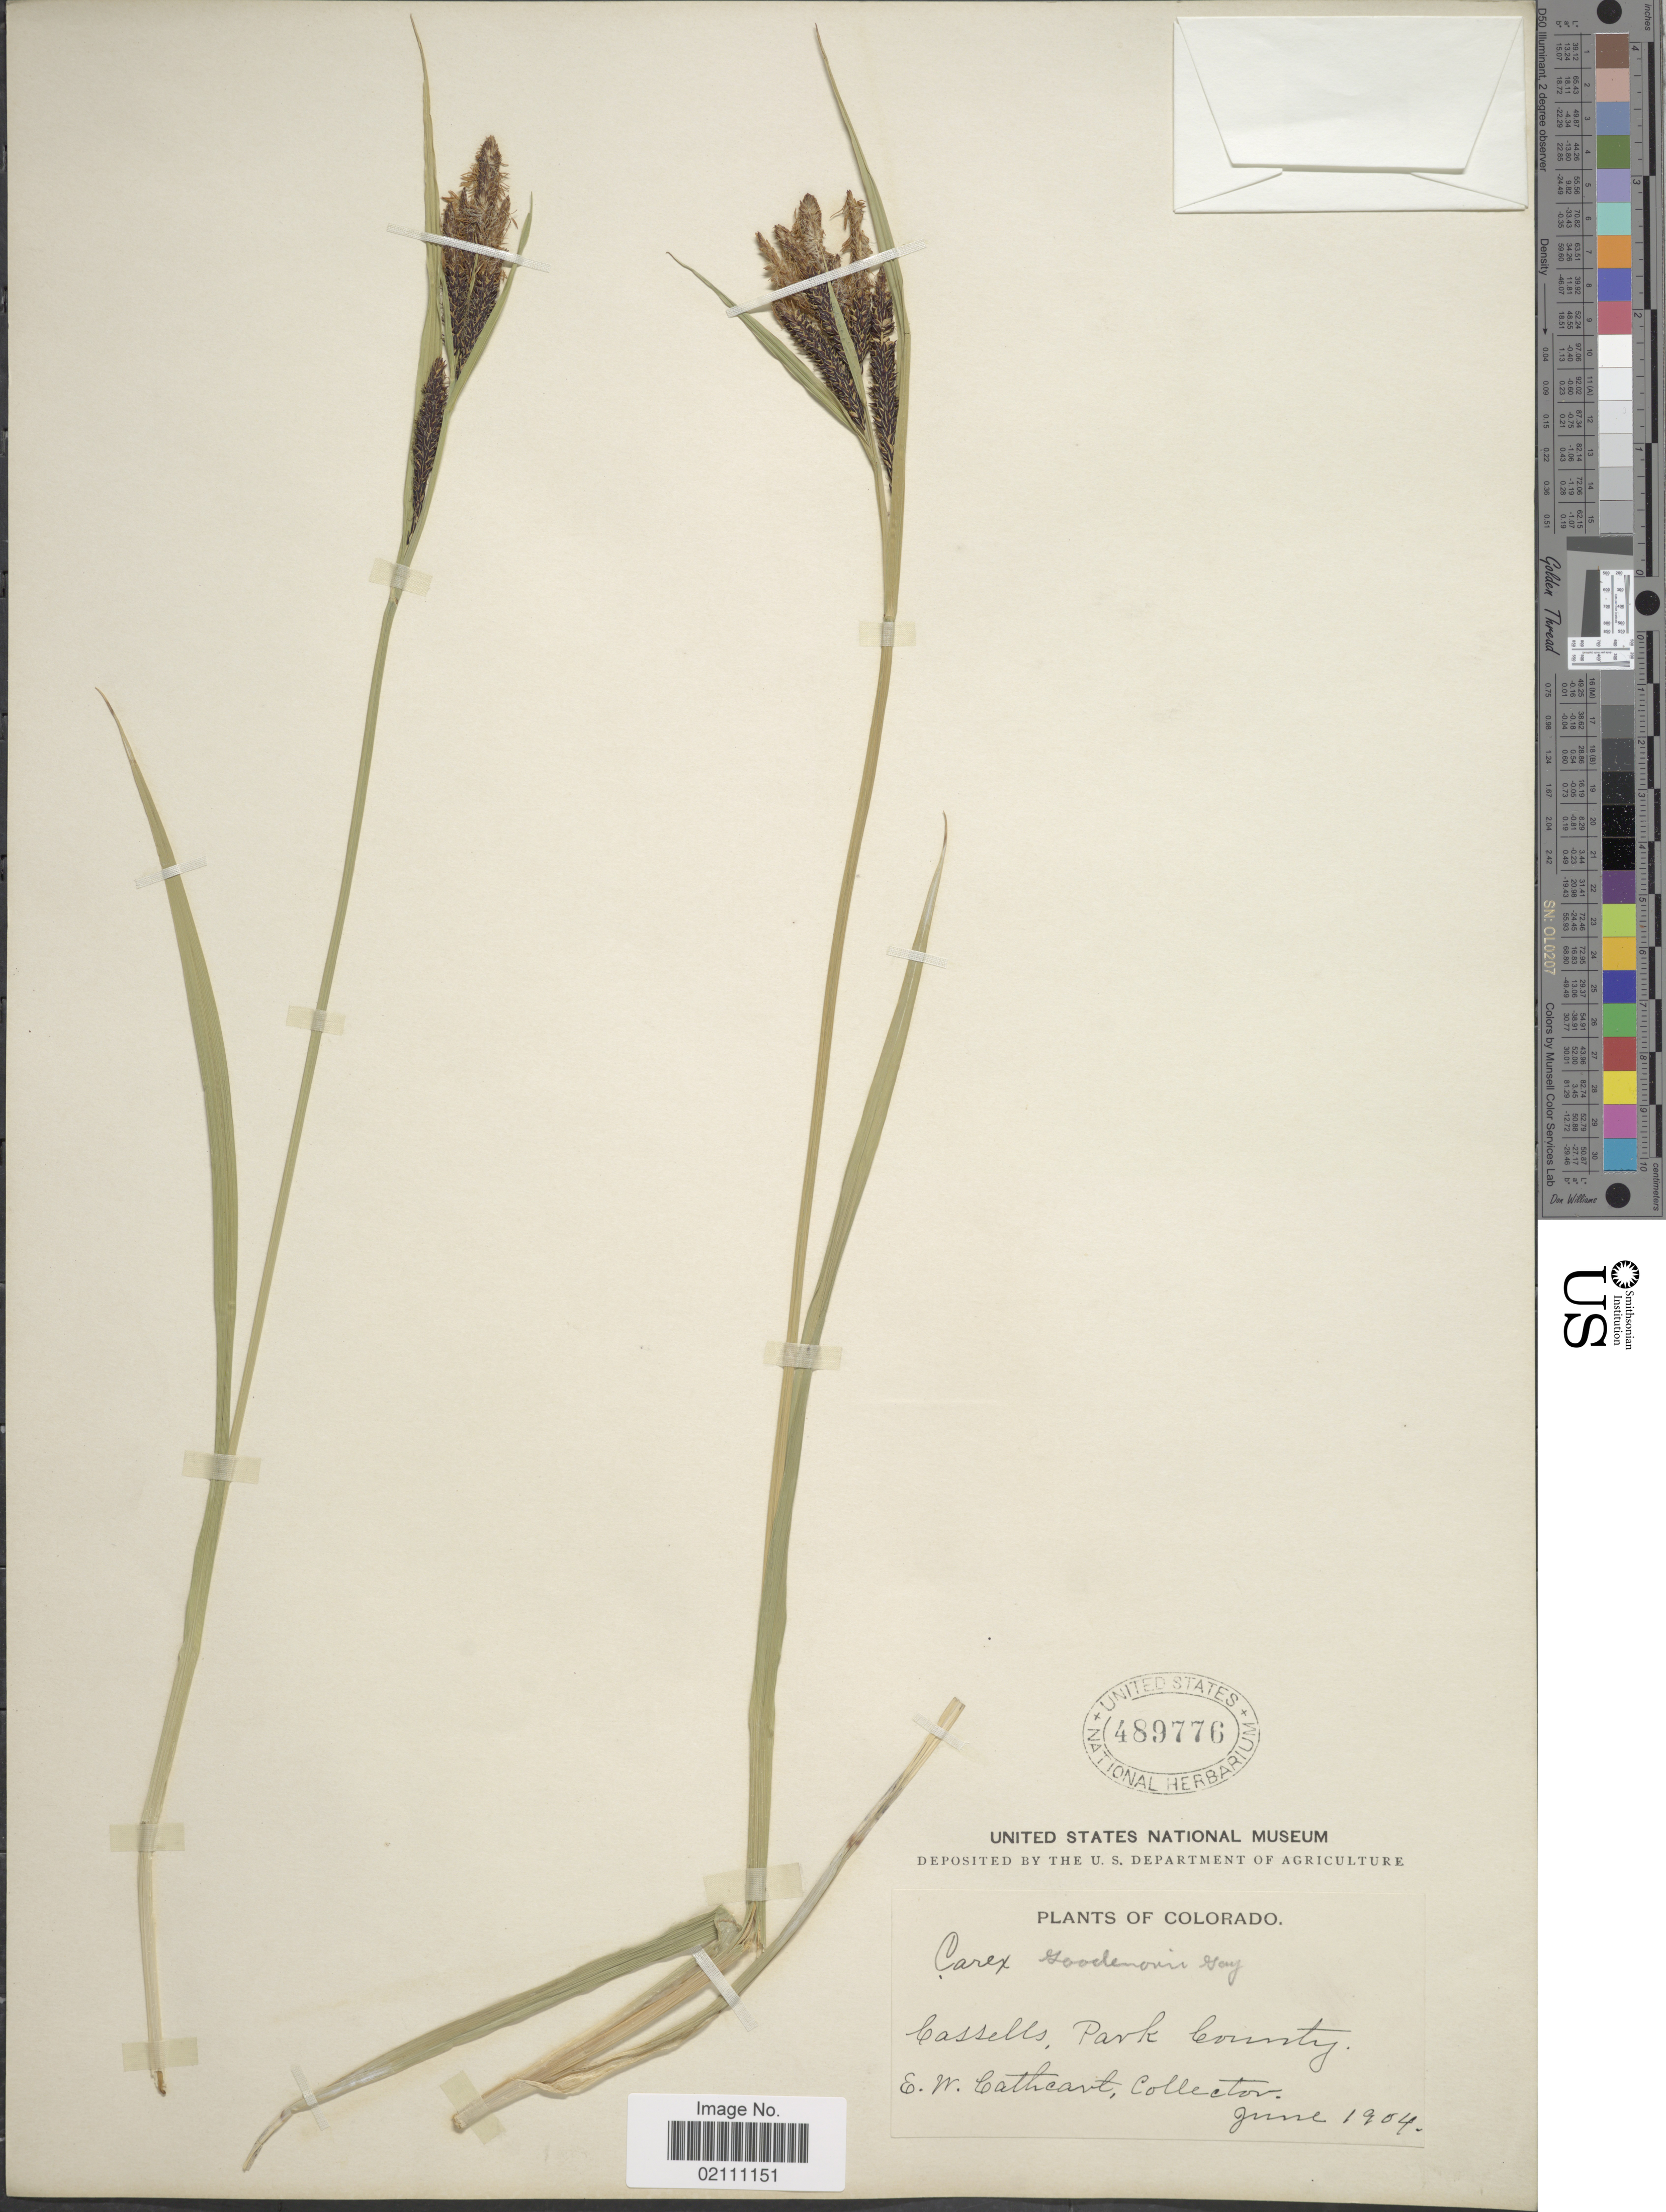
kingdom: Plantae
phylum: Tracheophyta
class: Liliopsida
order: Poales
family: Cyperaceae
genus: Carex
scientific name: Carex sp.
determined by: Strong, Mark T., (BOT), Smithsonian Institution - National Museum of Natural History (UNITED STATES)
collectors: E. Cathcart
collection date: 1904-06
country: United States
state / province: Colorado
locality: Cassels Park County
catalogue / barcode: US 489776